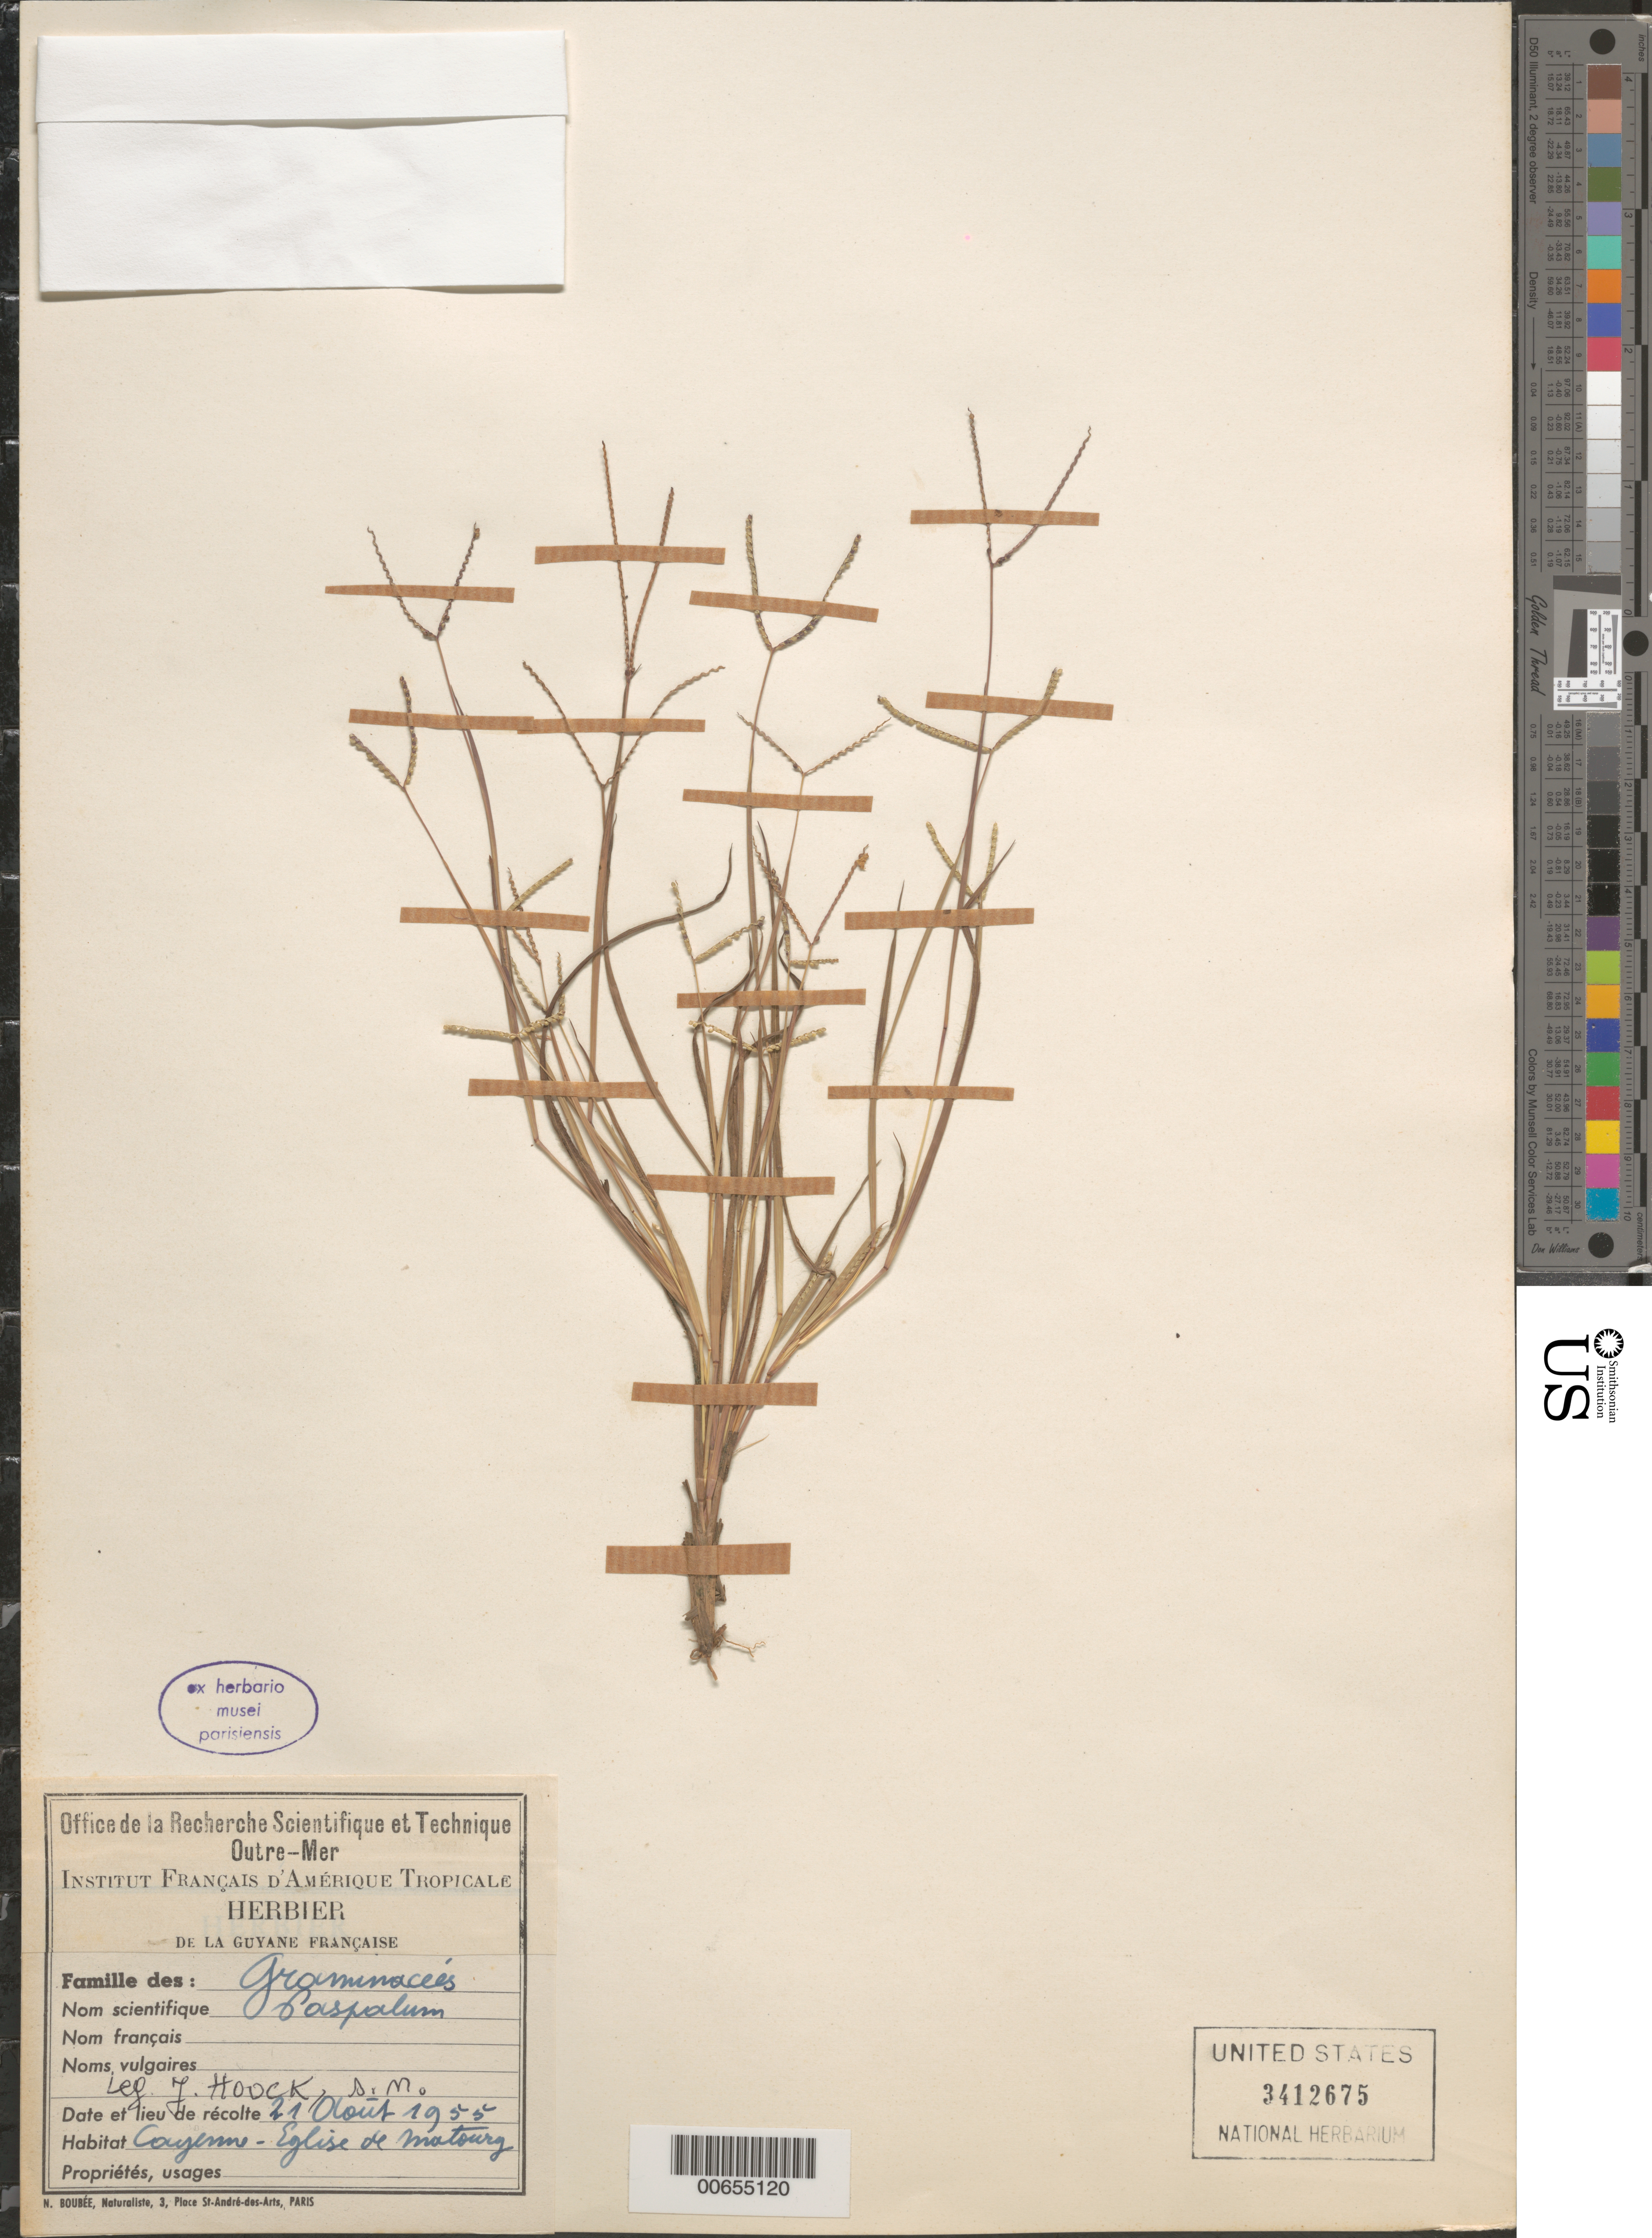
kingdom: Plantae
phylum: Tracheophyta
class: Liliopsida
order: Poales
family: Poaceae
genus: Paspalum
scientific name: Paspalum sp.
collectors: J. Hoock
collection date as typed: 21-Aug-55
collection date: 1955-08-21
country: French Guiana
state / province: Cayenne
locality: Cayenne, eglise de Matoury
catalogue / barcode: US 3412675